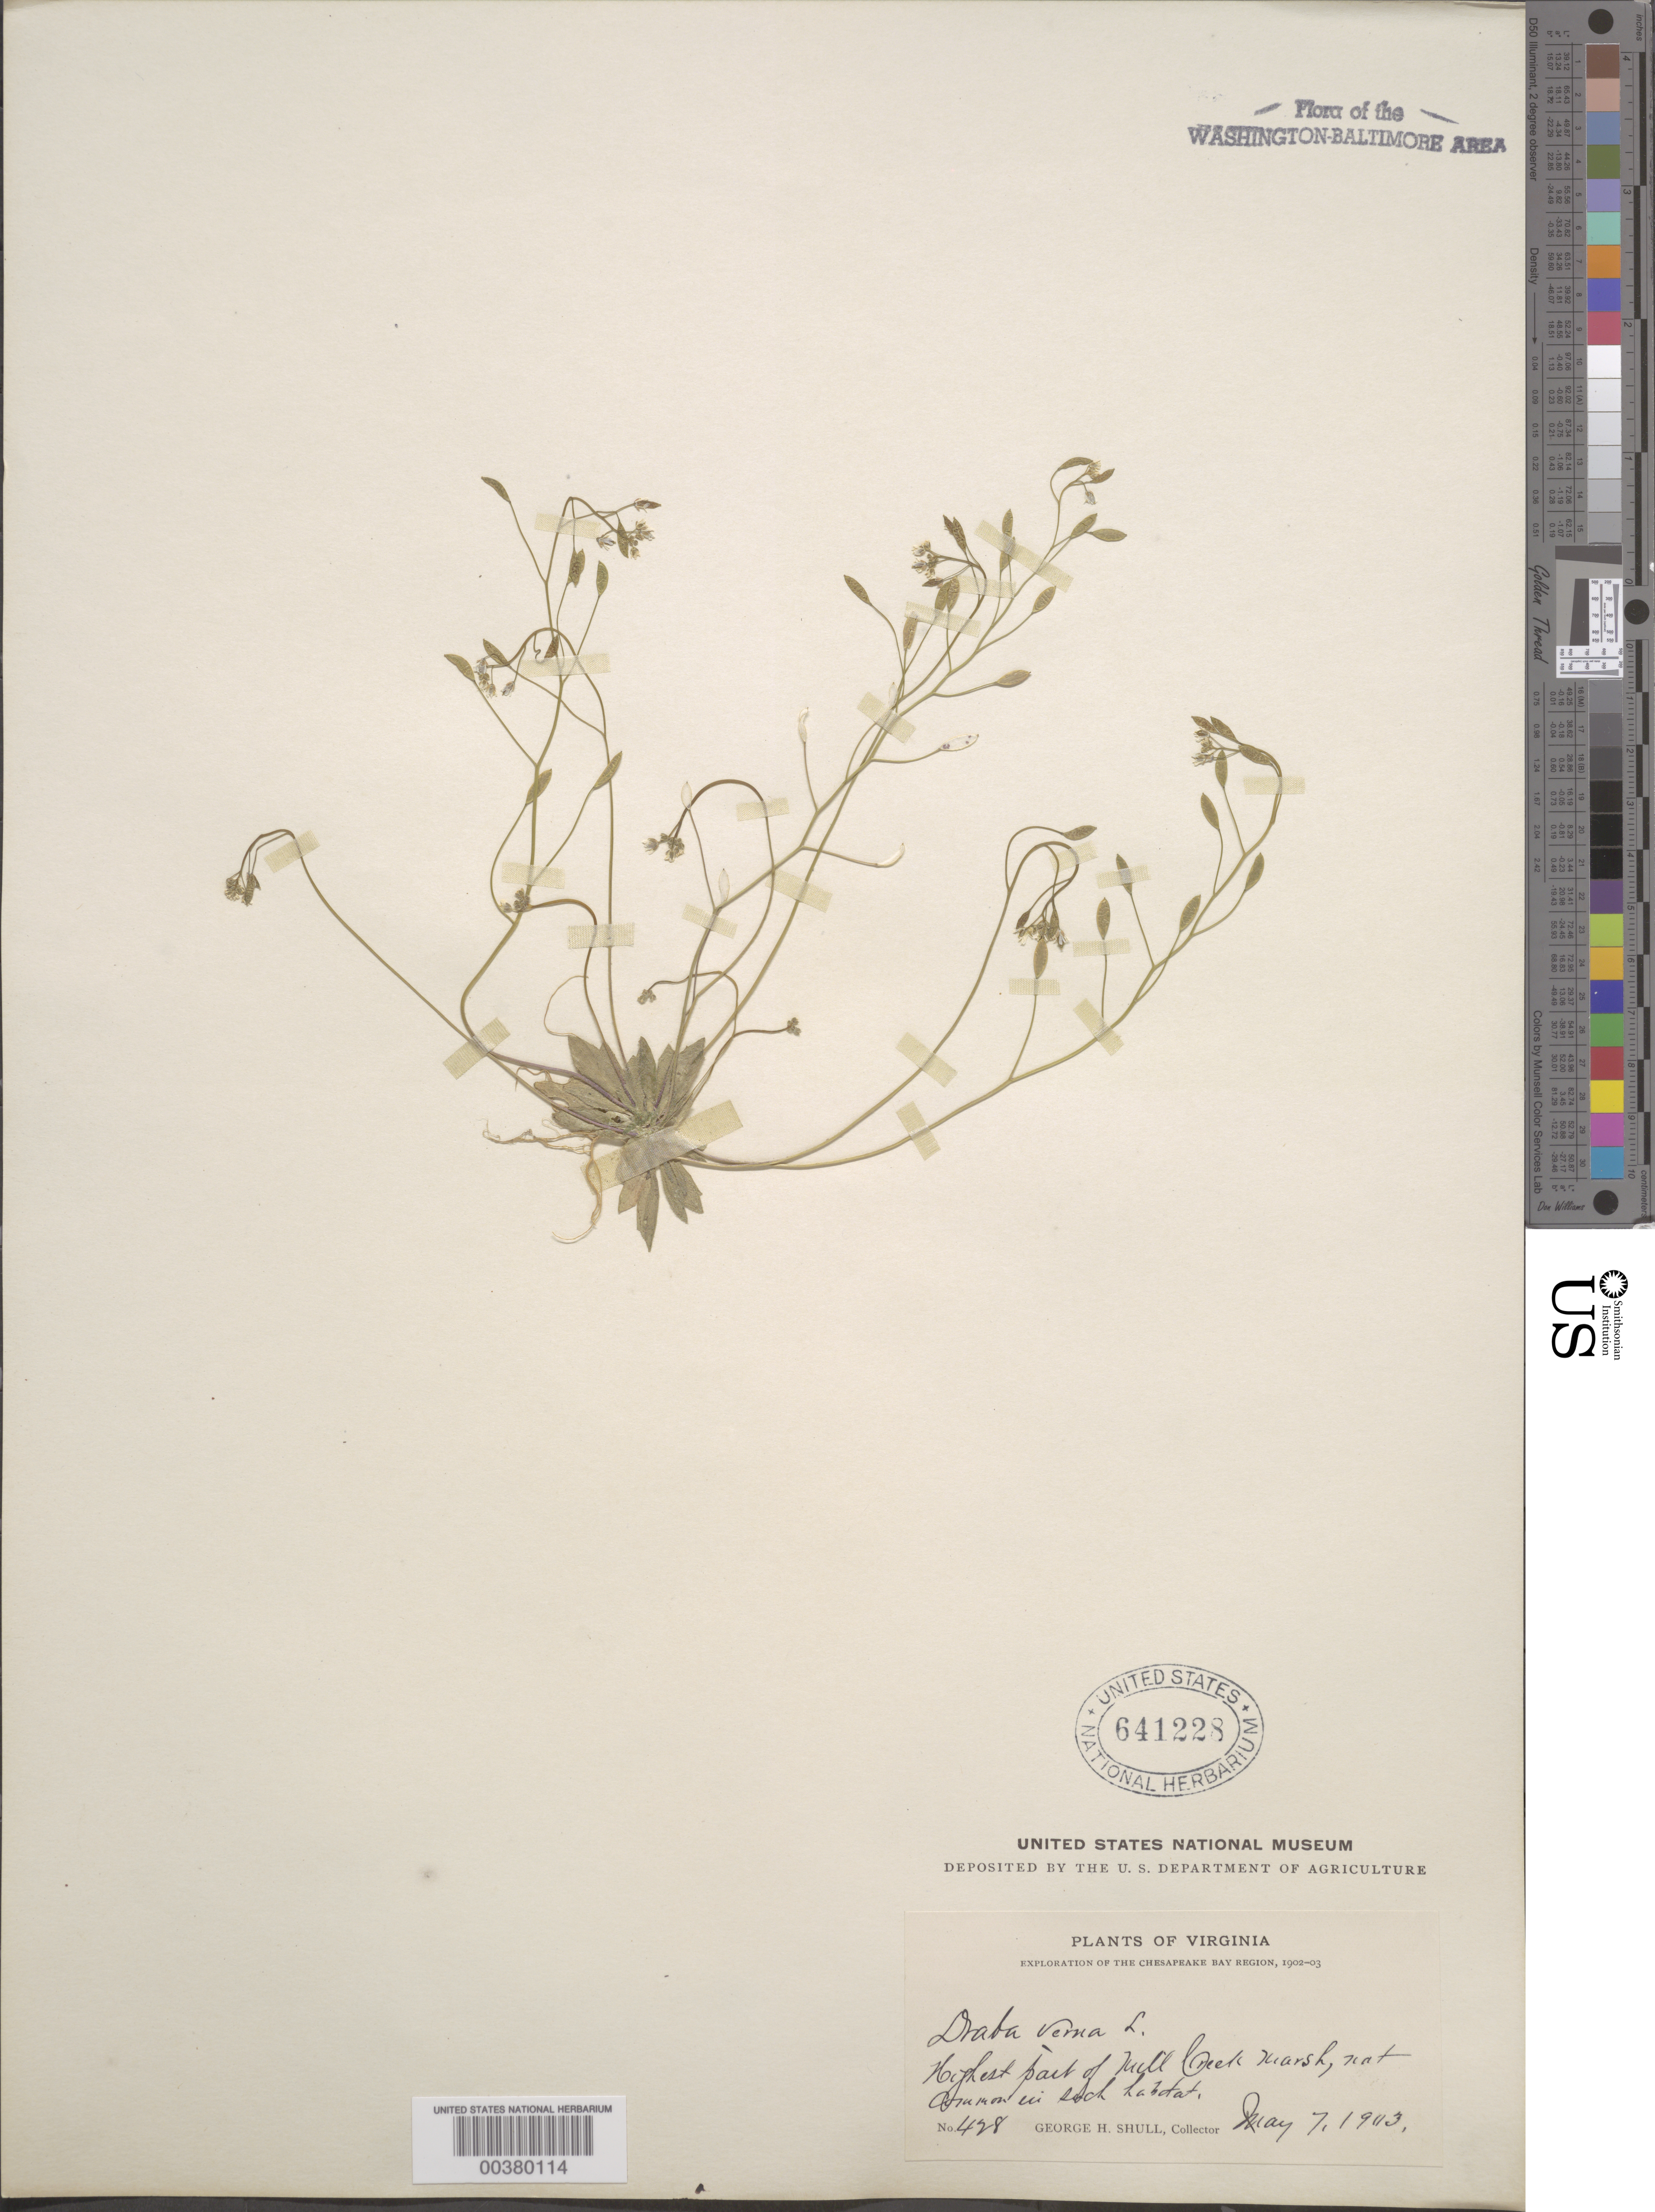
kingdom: Plantae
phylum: Tracheophyta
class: Magnoliopsida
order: Brassicales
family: Brassicaceae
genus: Draba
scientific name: Draba verna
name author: L.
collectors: G. H. Shull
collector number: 428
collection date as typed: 07 May 1903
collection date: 1903-05-07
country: United States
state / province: Virginia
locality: Mill Creek Marsh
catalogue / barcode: US 641228